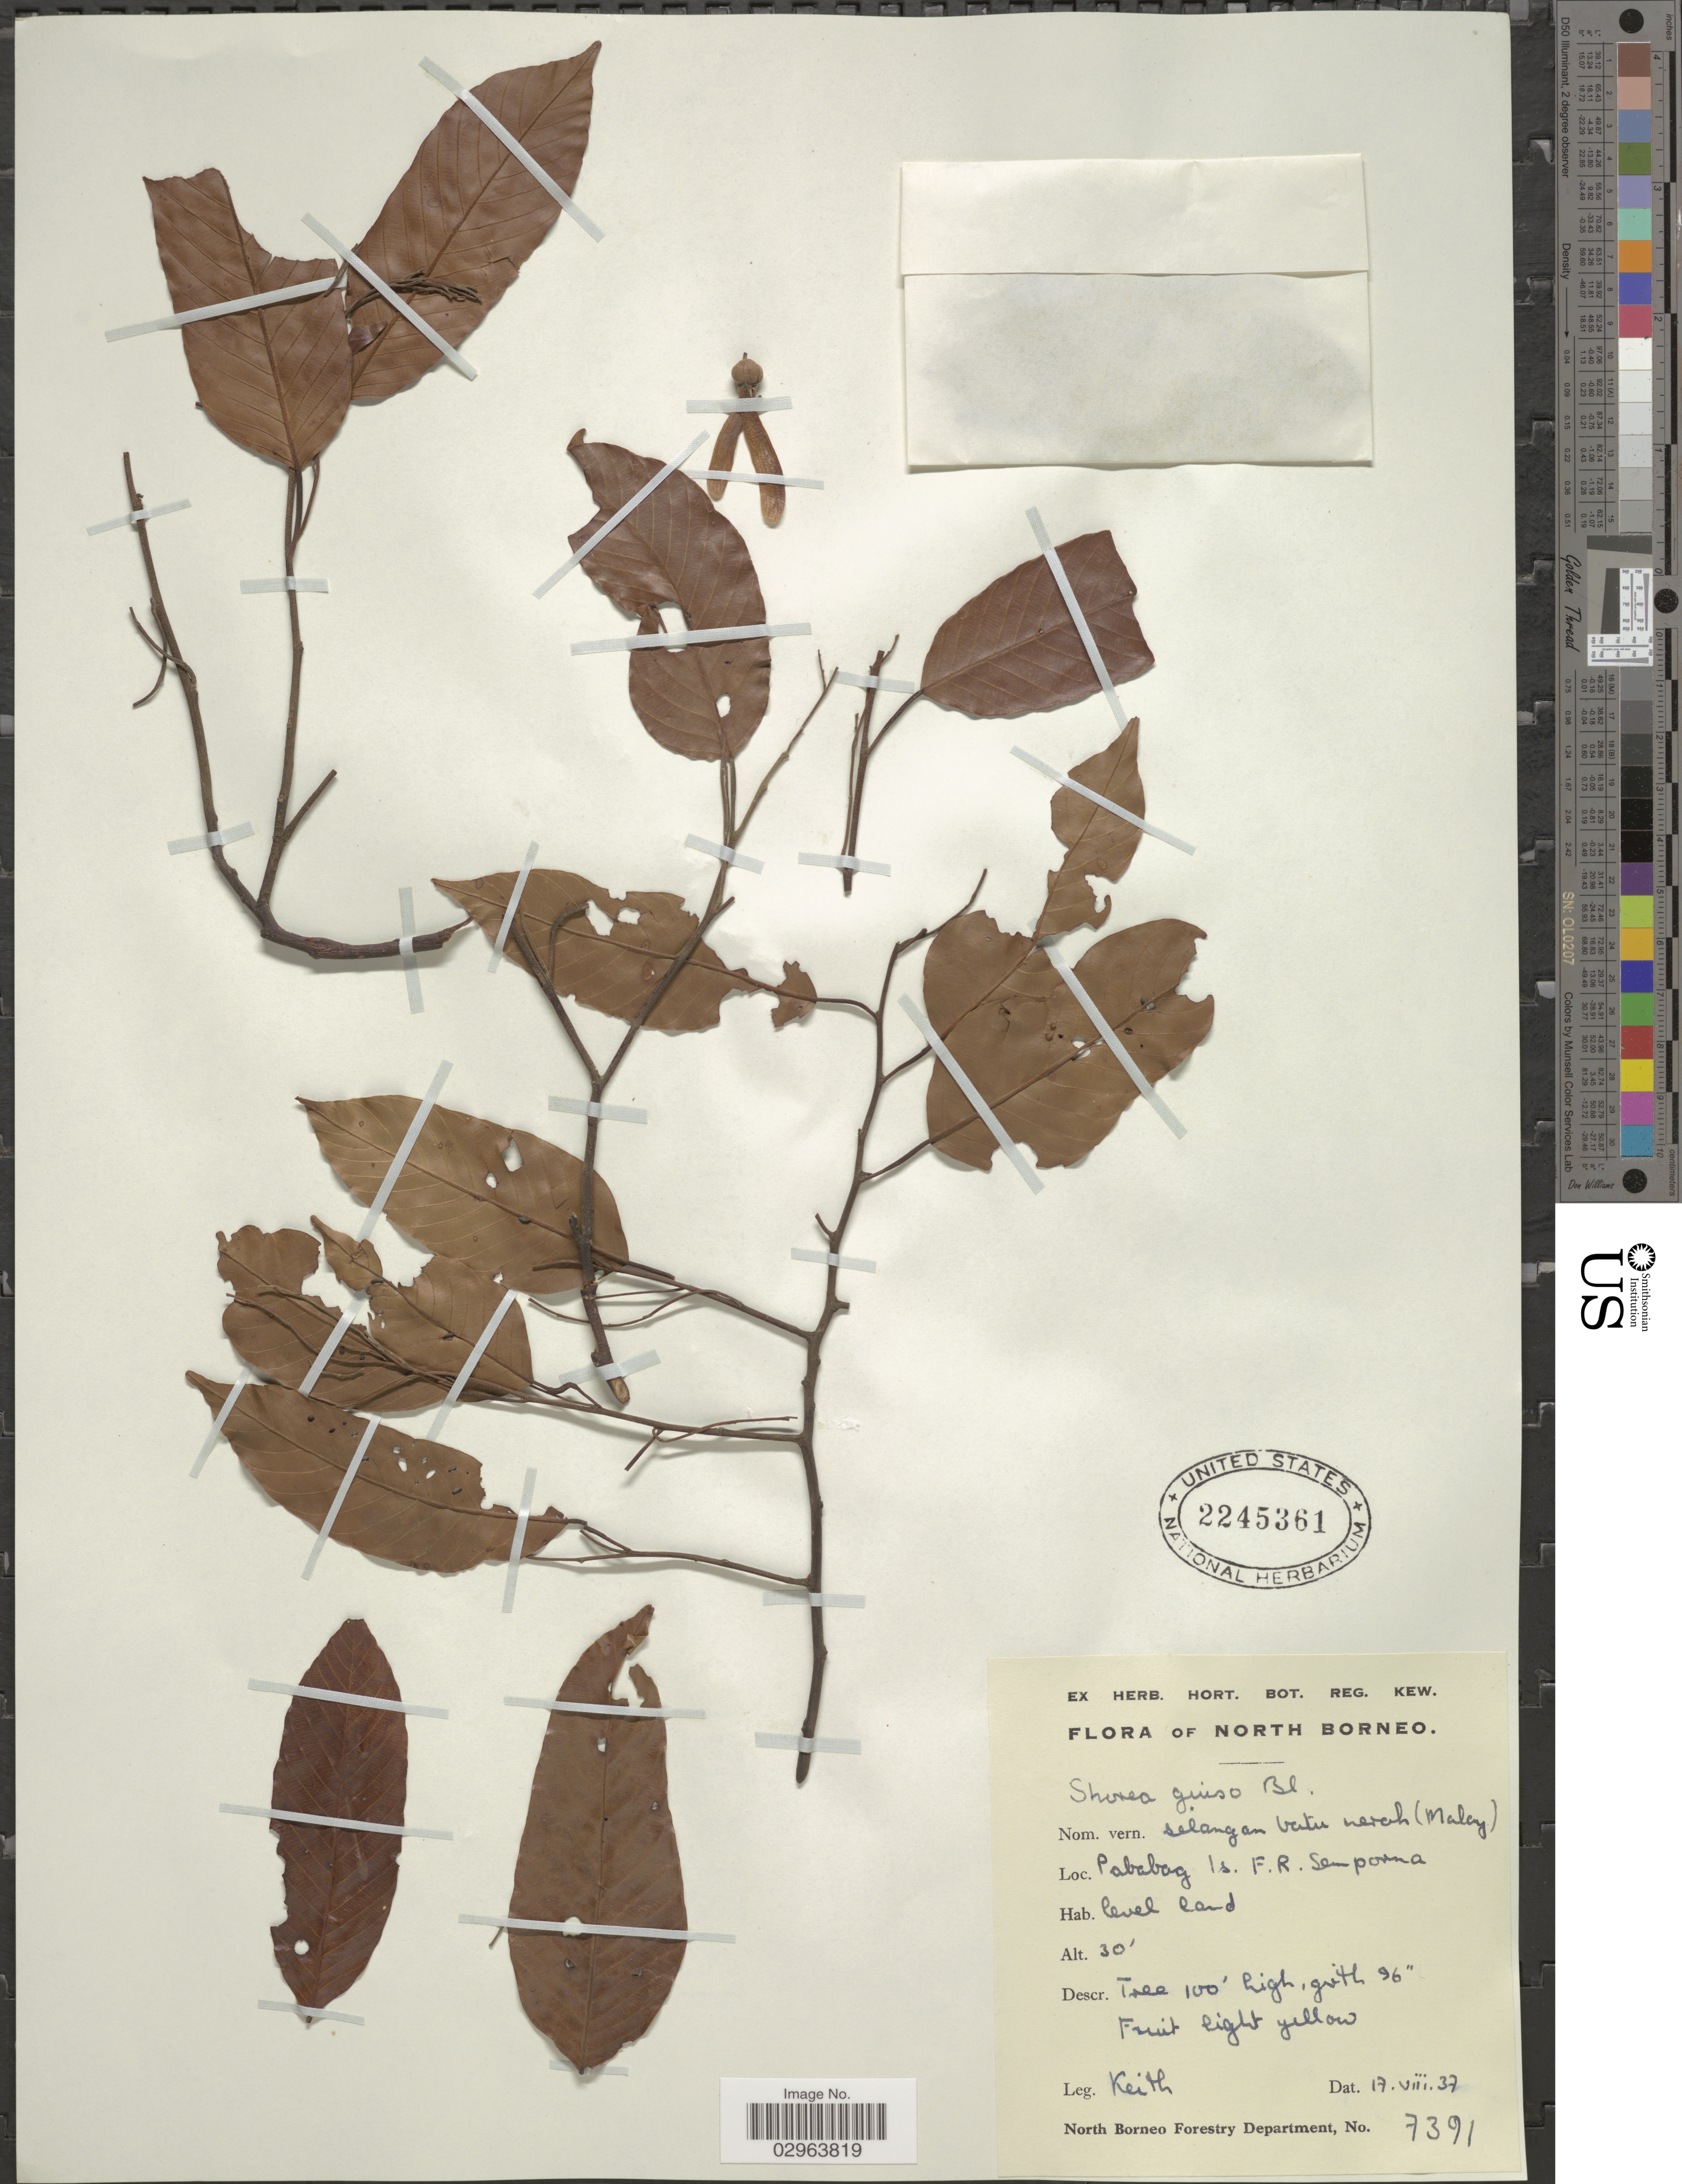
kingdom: Plantae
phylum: Tracheophyta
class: Magnoliopsida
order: Malvales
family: Dipterocarpaceae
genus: Shorea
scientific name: Shorea guiso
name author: (Blanco) Blume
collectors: -. Keith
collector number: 7391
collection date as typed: Transcribed d/m/y: 17/8/37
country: Malaysia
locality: North Borneo, Pababag Is. F.R. Sempoma.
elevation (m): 9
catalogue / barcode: US 2245361